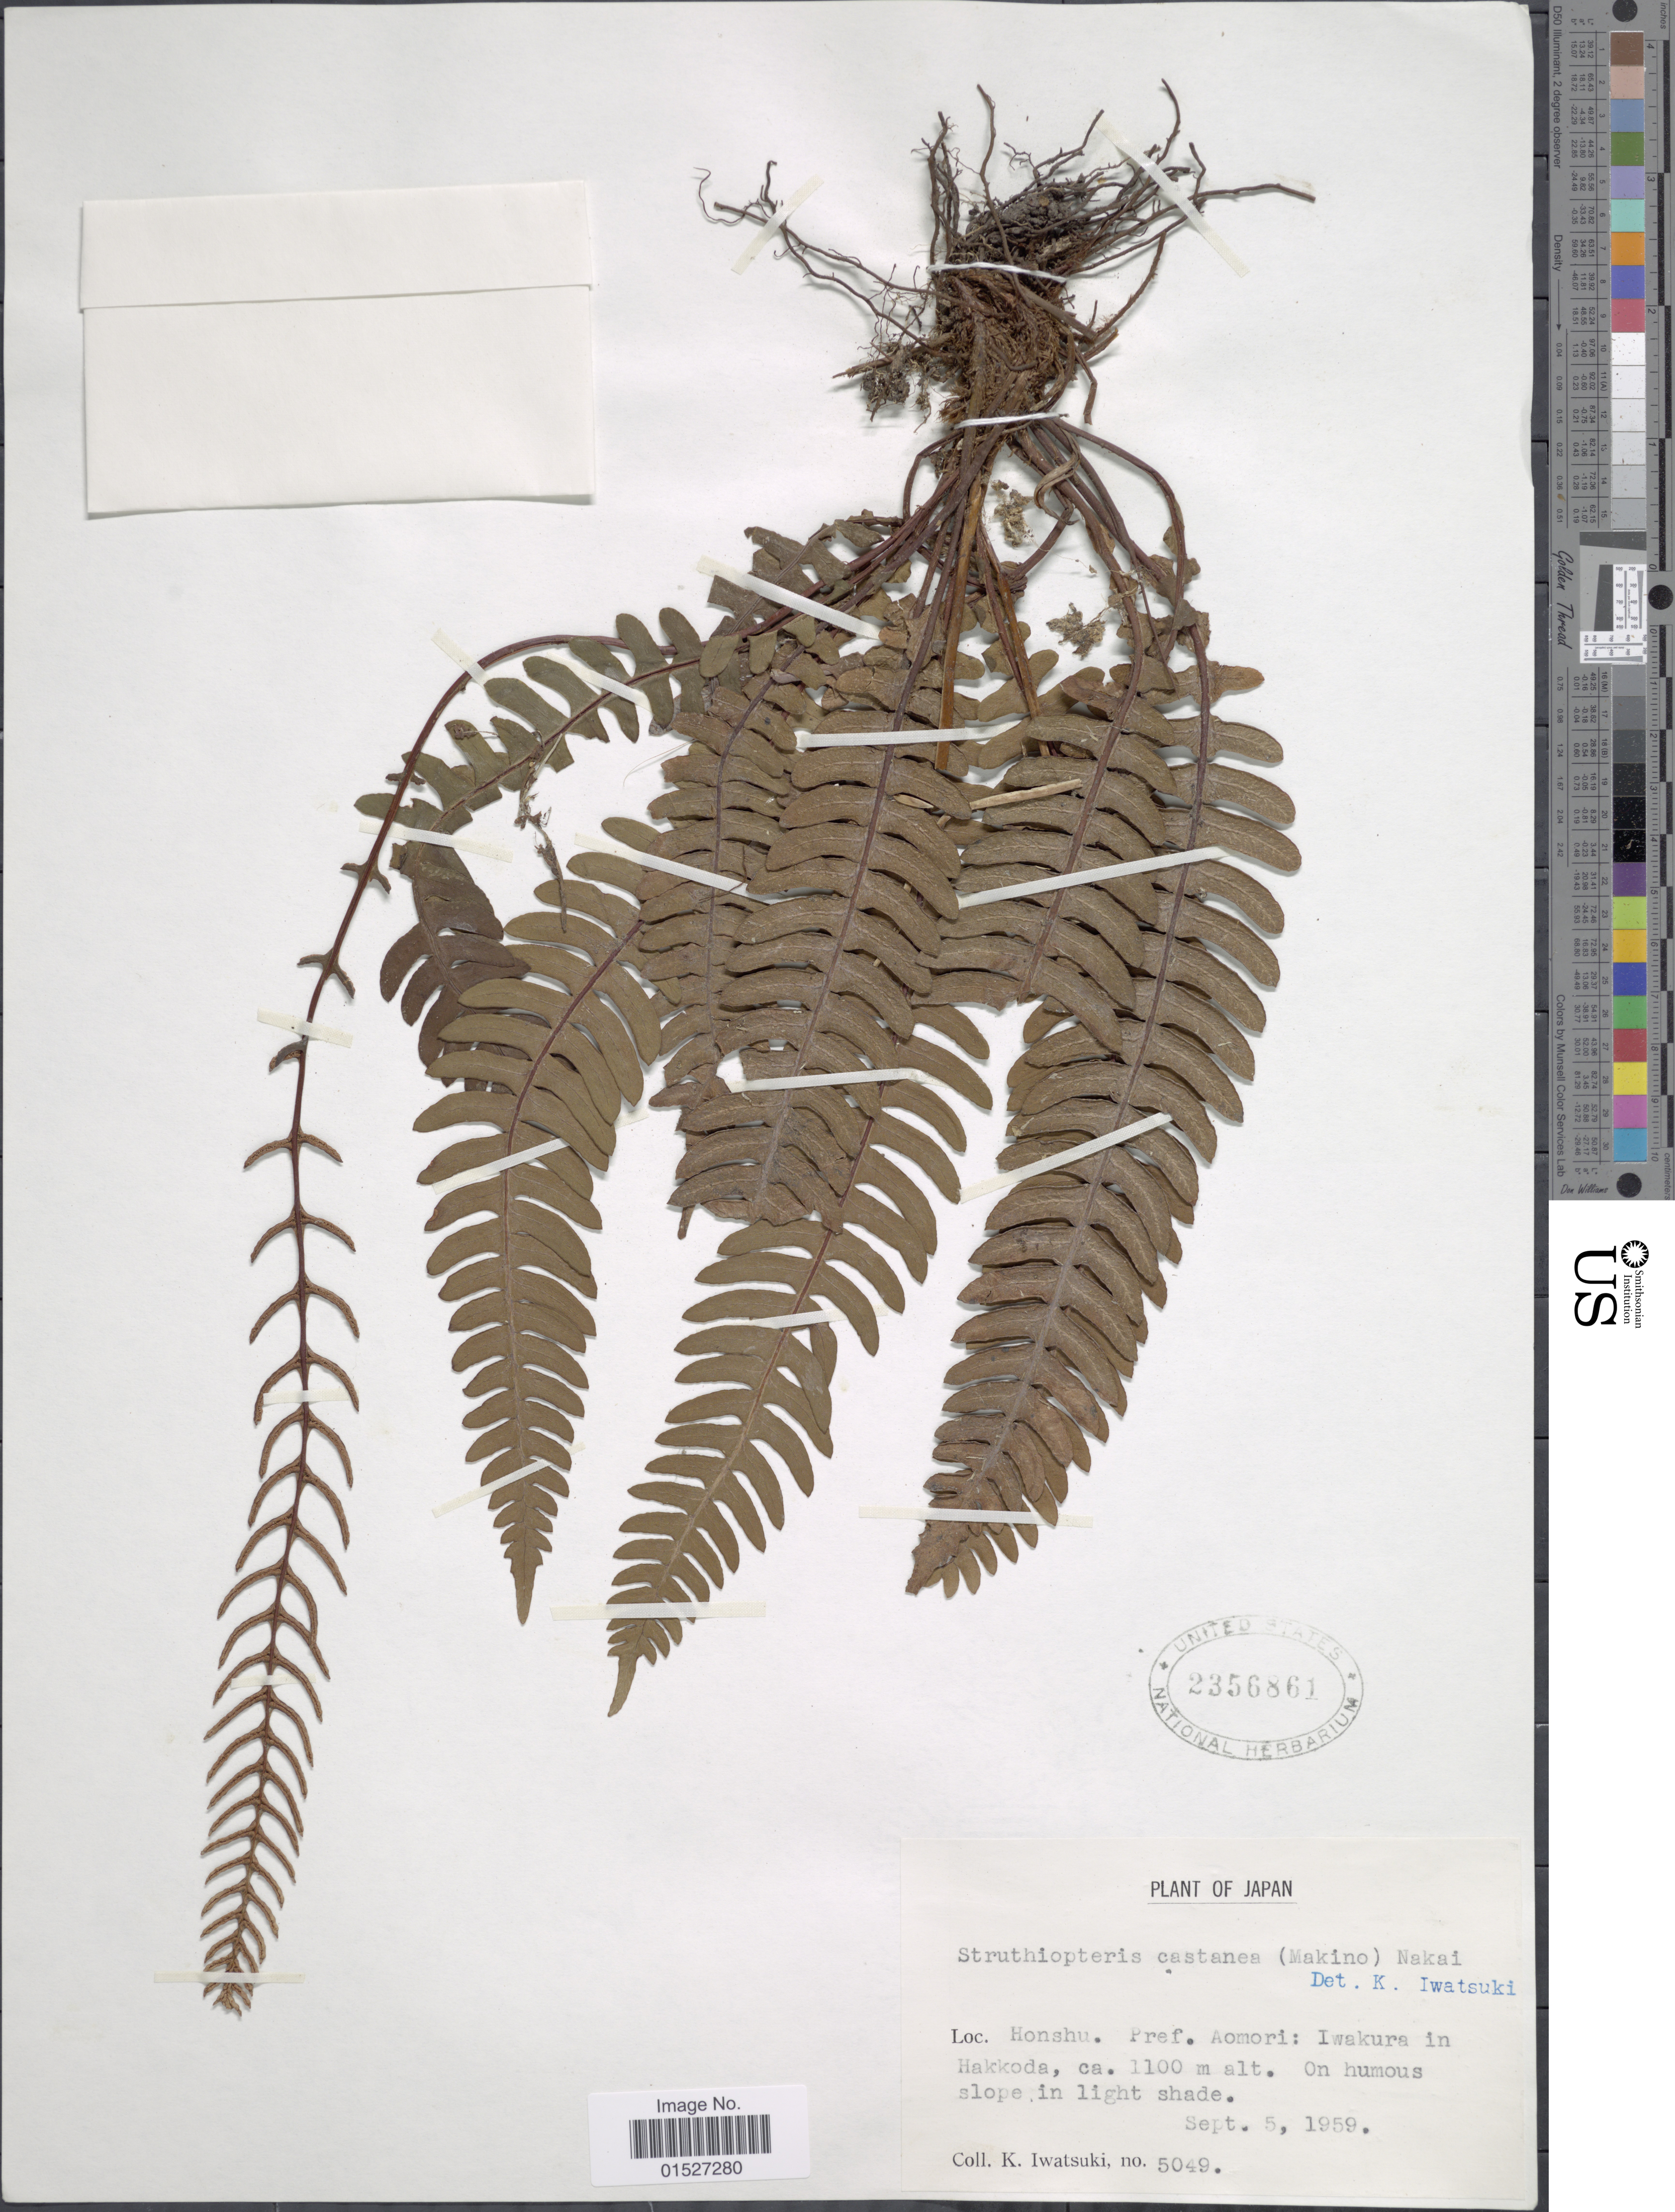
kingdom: Plantae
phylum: Tracheophyta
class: Polypodiopsida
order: Polypodiales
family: Blechnaceae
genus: Blechnum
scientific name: Blechnum castaneum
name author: Copel.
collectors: K. Iwatsuki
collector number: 5049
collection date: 1959-09-05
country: Japan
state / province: Aomori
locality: Honshu. Pref. Aomori: Iwakura in Hakkoda.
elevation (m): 1100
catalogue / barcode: US 2356861